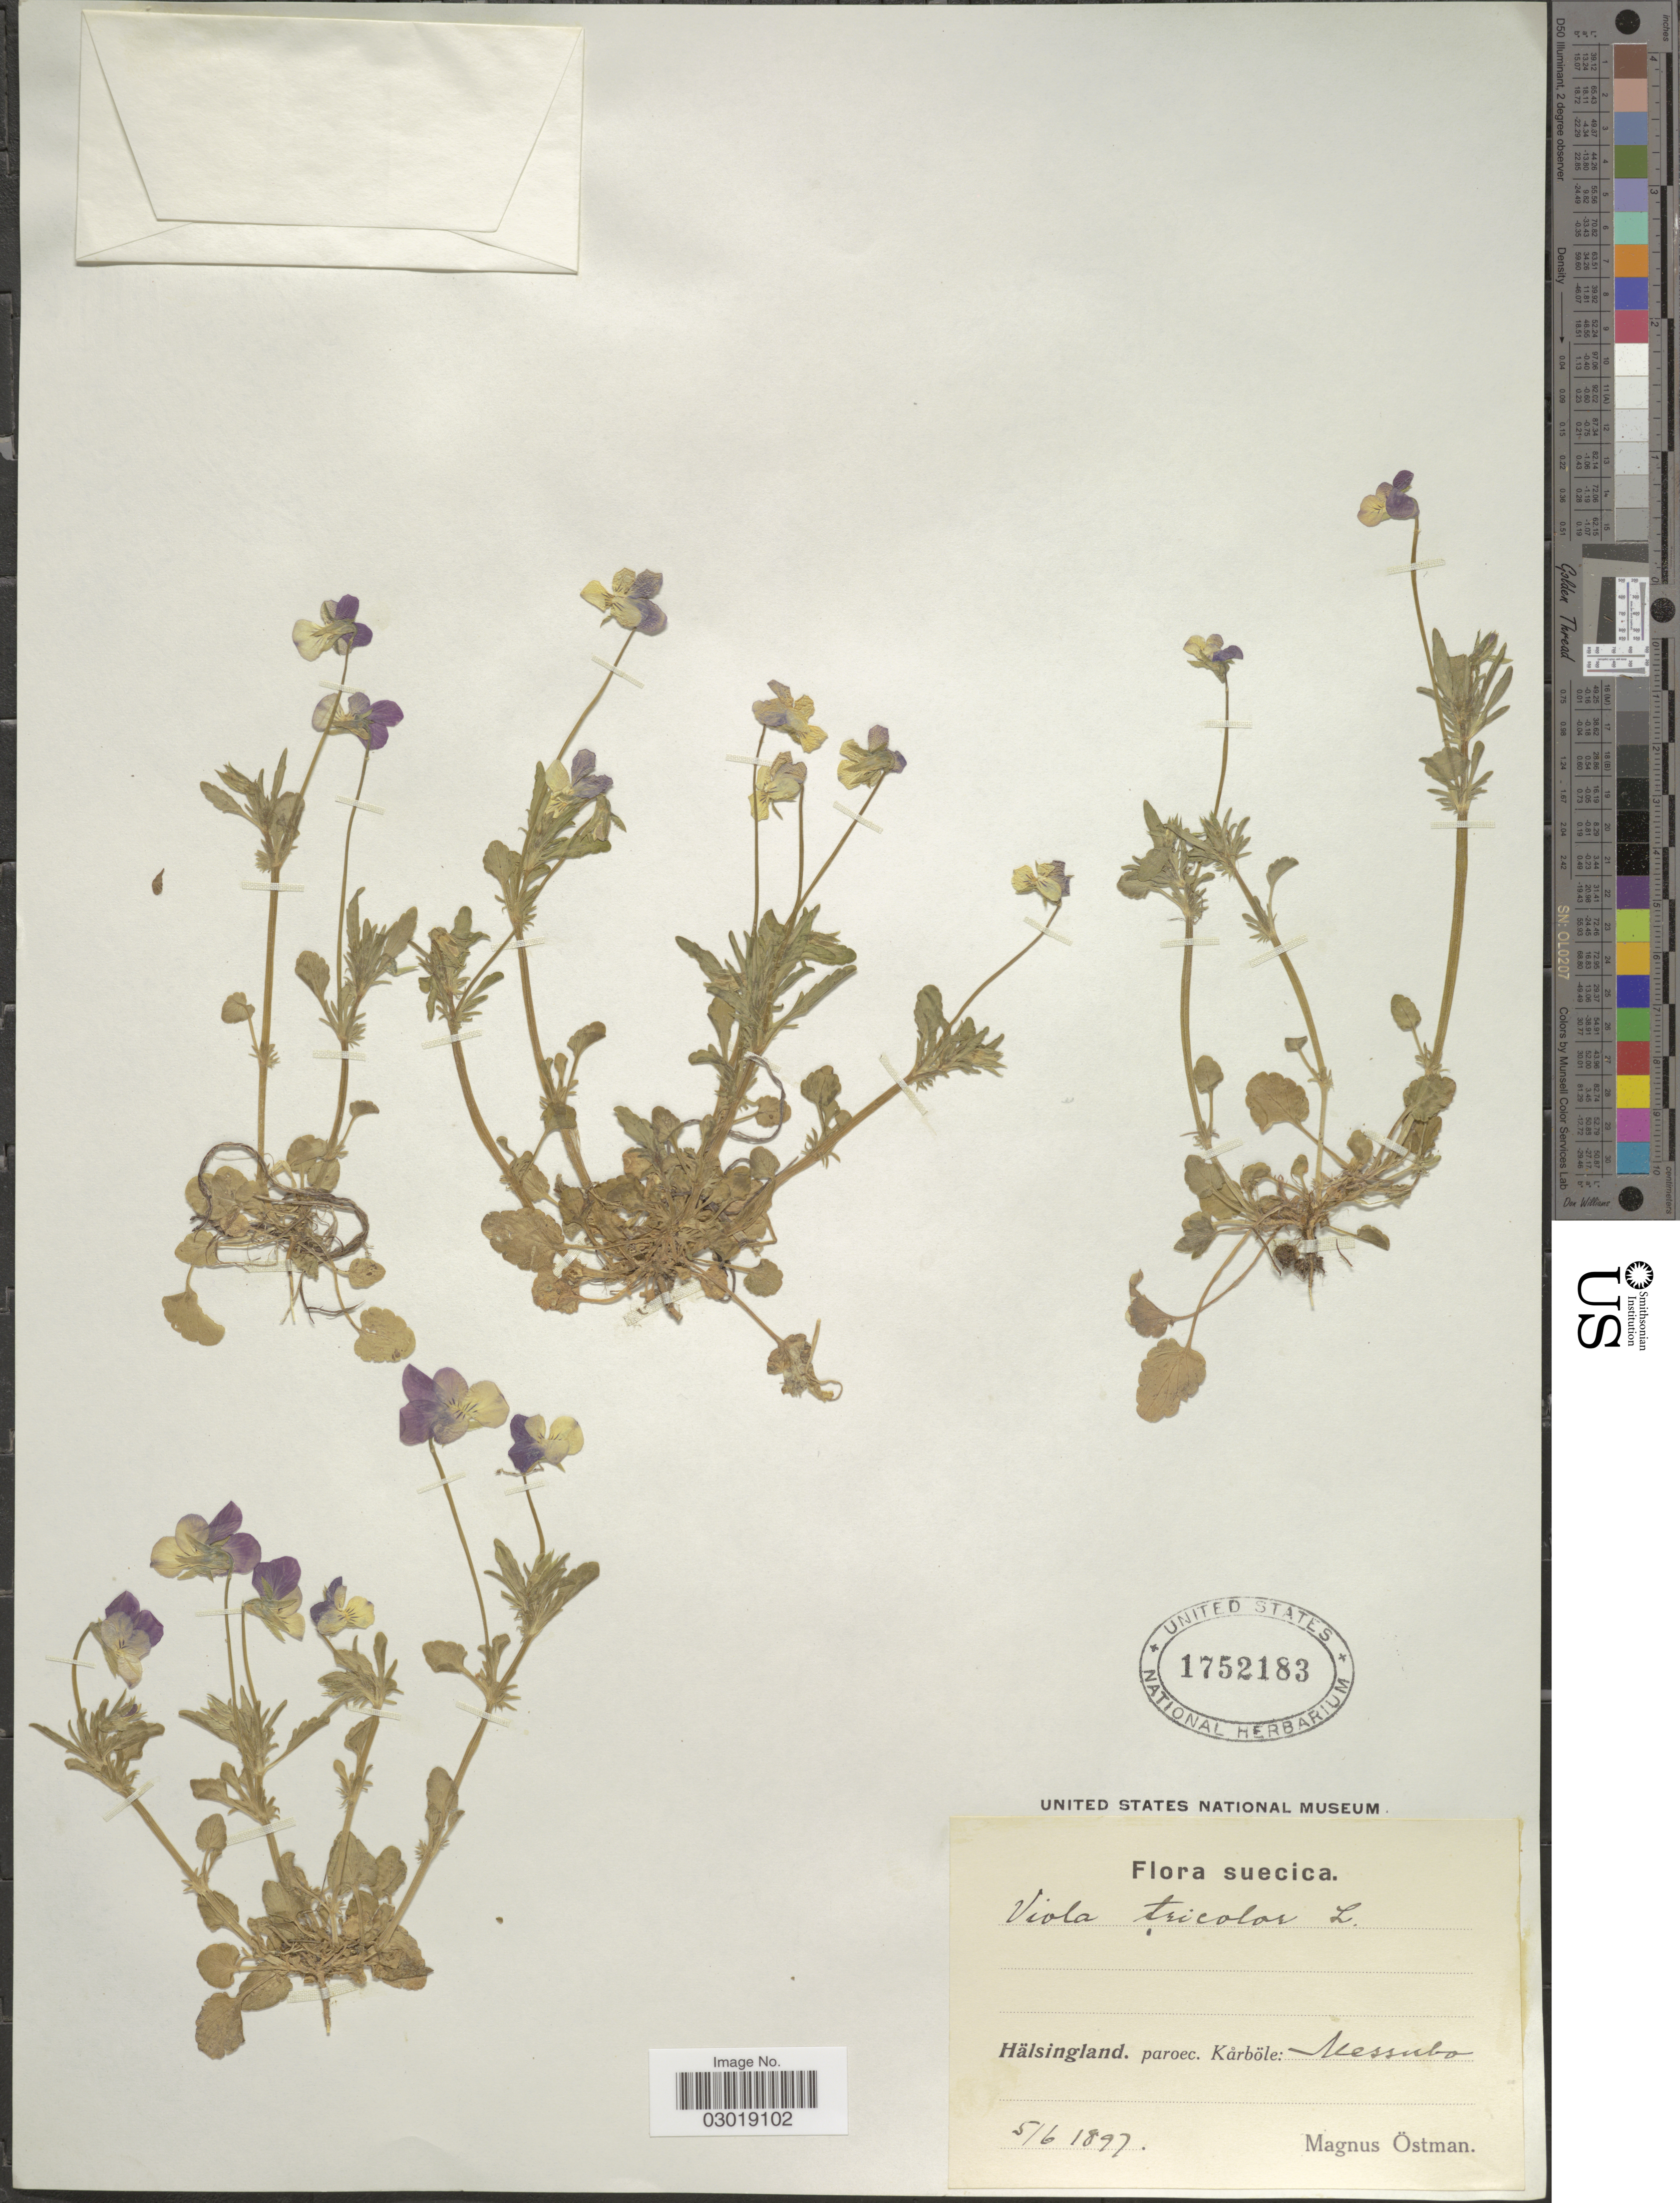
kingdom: Plantae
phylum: Tracheophyta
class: Magnoliopsida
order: Malpighiales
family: Violaceae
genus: Viola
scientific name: Viola tricolor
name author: L.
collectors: M. Östman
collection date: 1897-06-05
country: Sweden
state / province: Gavleborg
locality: Hälsingland. paroec. Karböle: Messubo.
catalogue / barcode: US 1752183